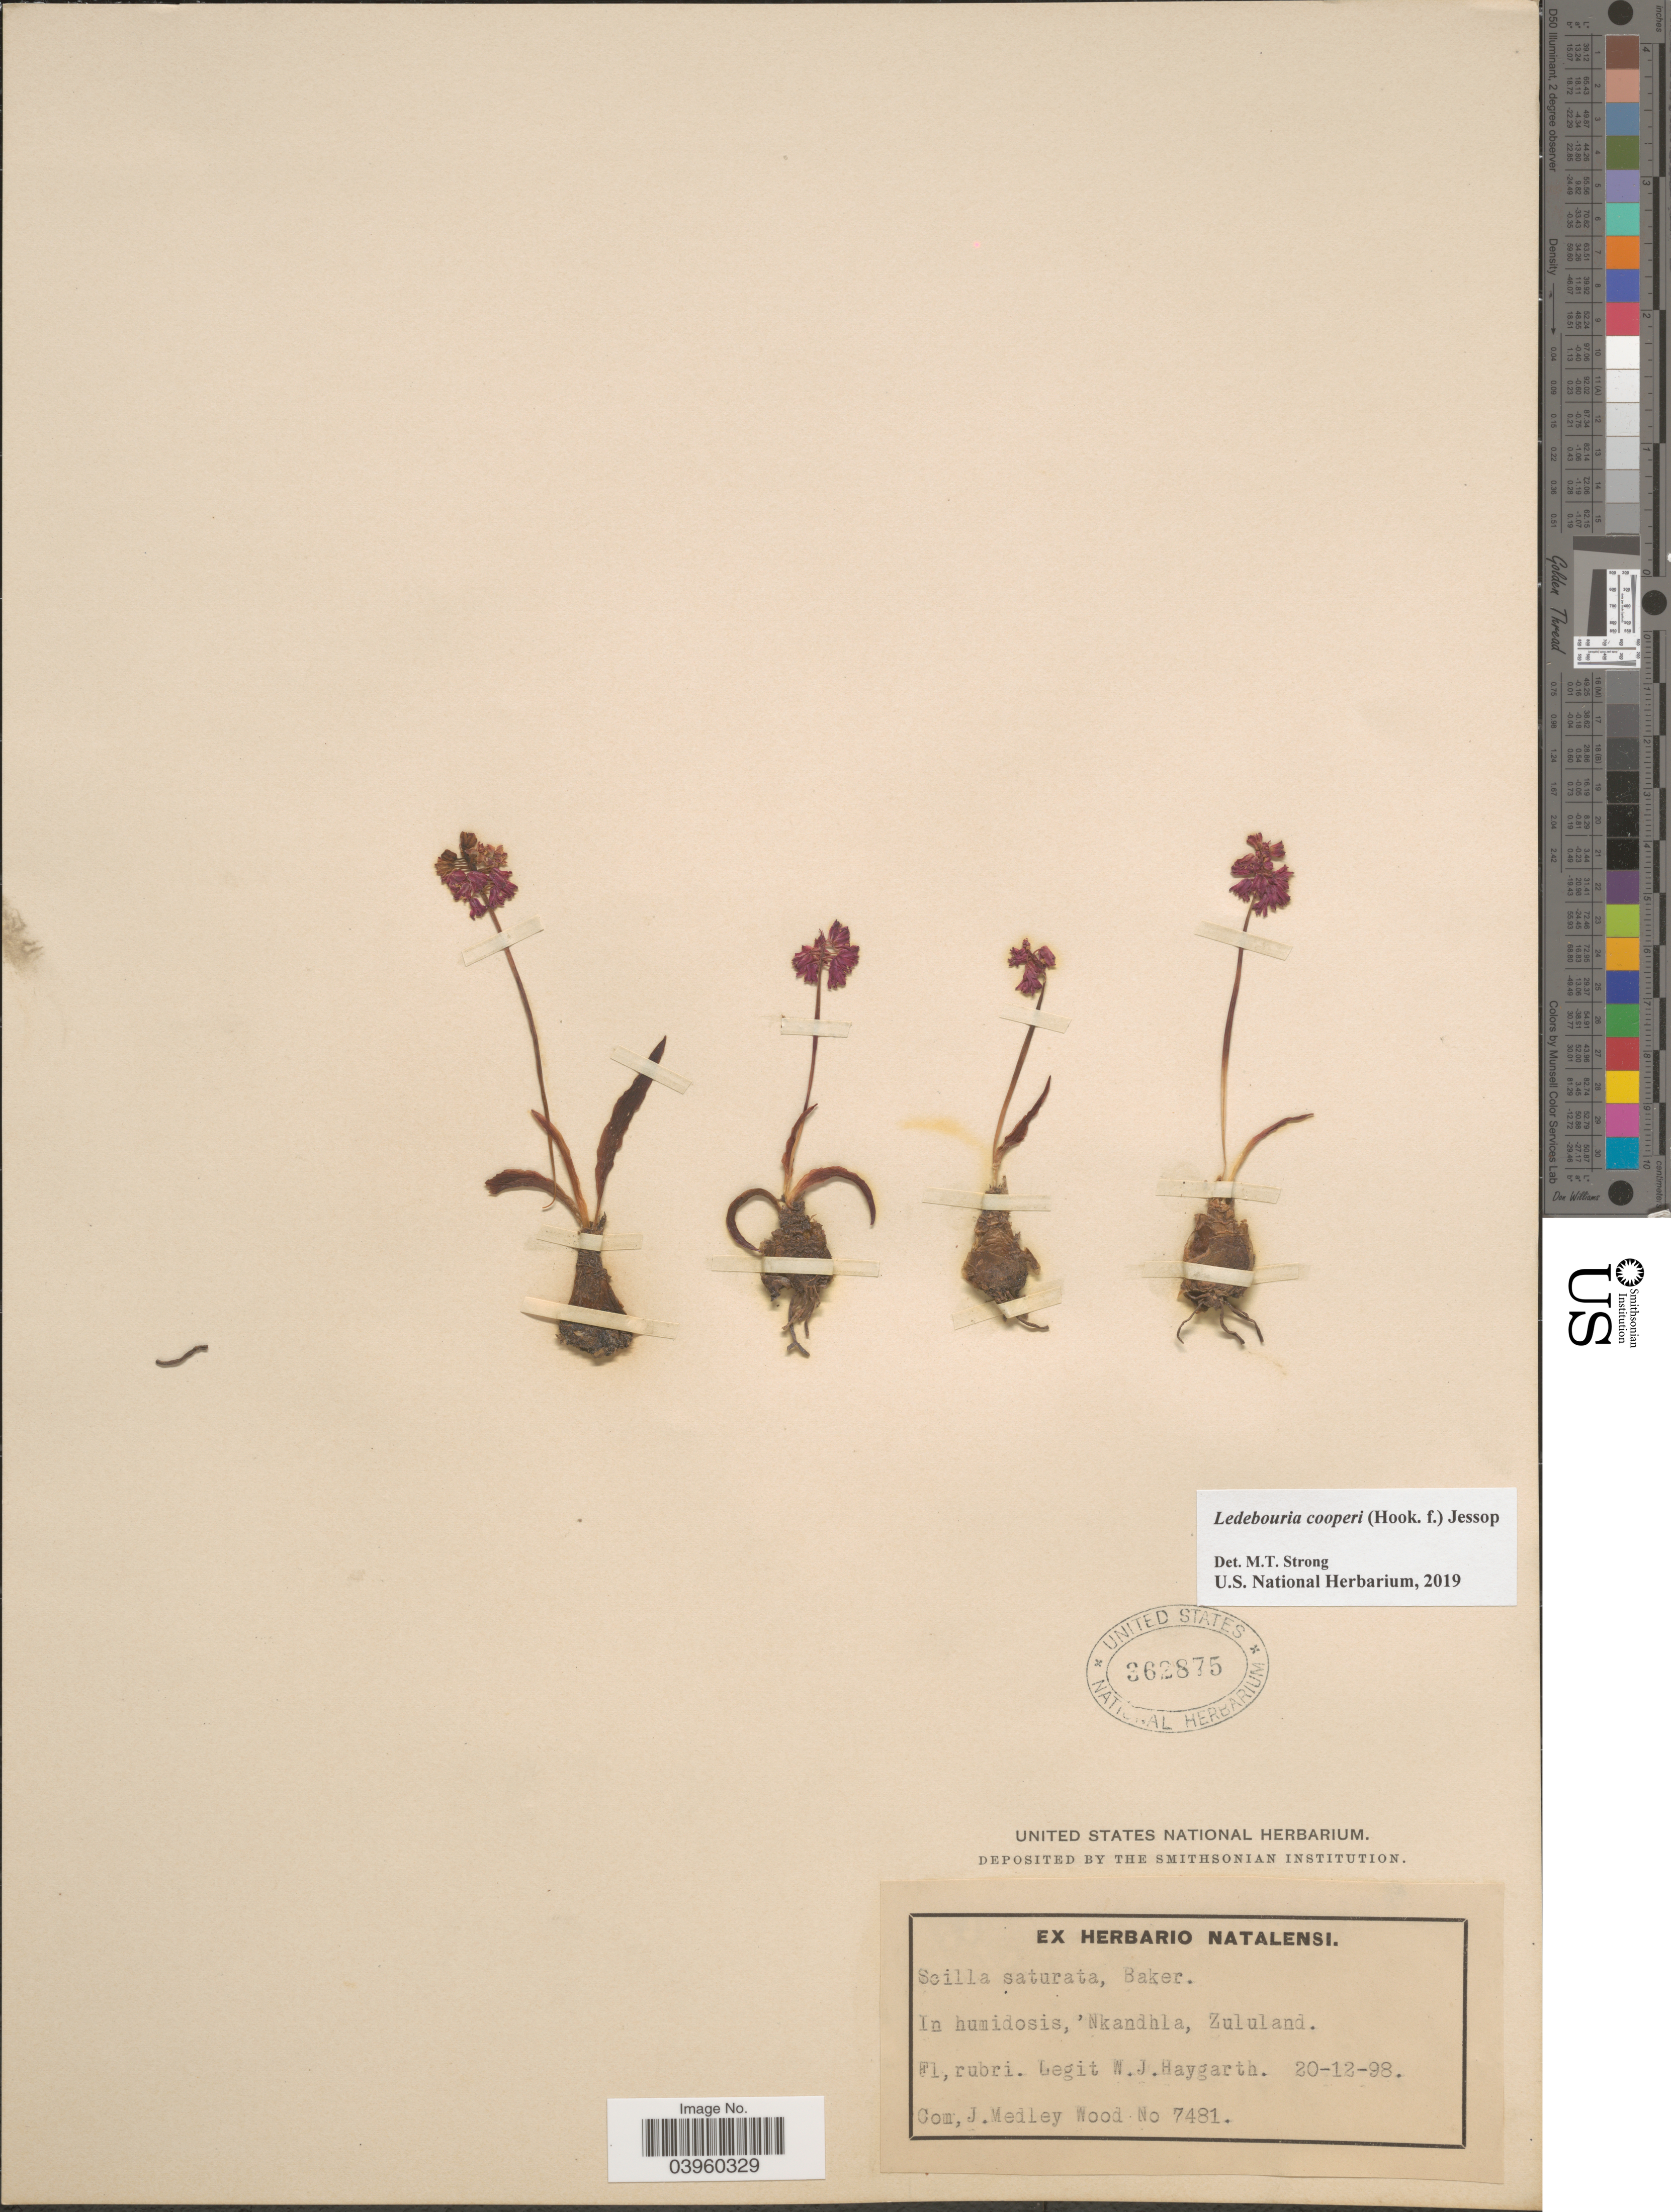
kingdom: Plantae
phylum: Tracheophyta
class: Liliopsida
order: Asparagales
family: Asparagaceae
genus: Ledebouria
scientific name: Ledebouria cooperi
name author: (Hook. f.) Jessop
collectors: W. Haygarth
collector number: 7481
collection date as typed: Transcribed d/m/y: 20/12/98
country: South Africa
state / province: KwaZulu-Natal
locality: In humidosis, Nkandhla, Zululand.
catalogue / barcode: US 362875